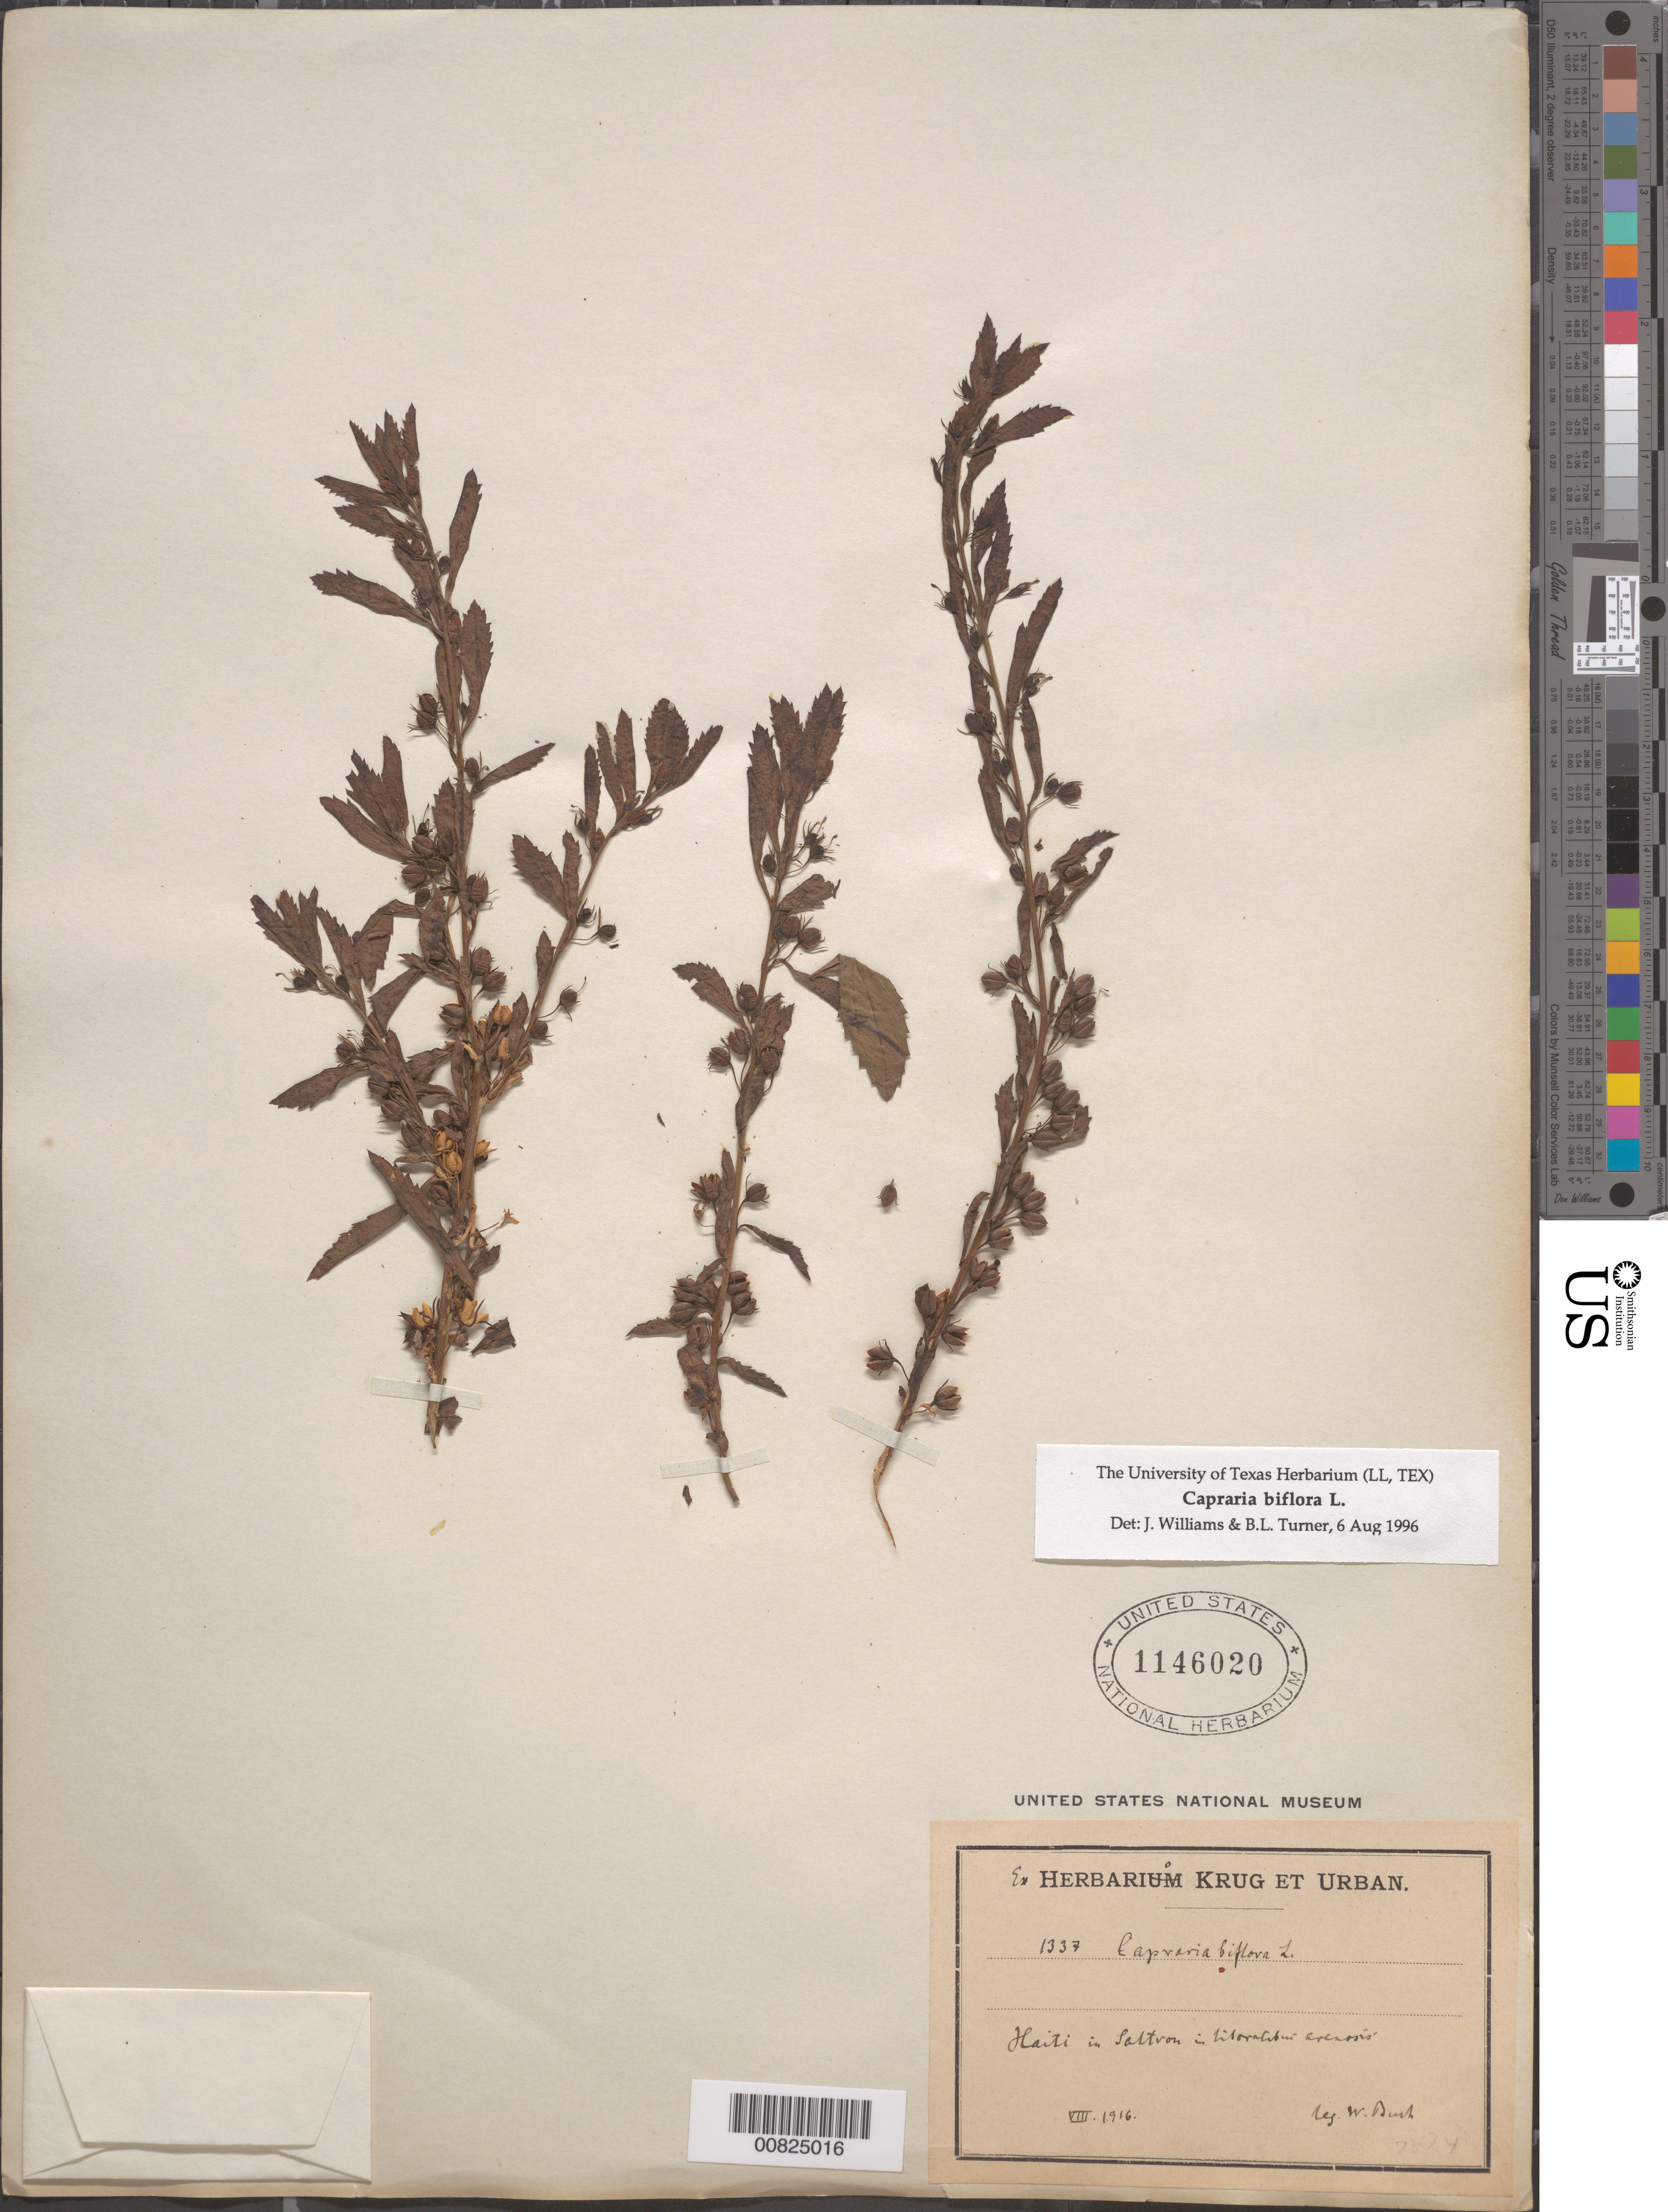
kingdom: Plantae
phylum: Tracheophyta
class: Magnoliopsida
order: Lamiales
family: Scrophulariaceae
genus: Capraria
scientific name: Capraria biflora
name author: L.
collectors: W. Bush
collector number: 1337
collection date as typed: Aug 1916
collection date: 1916-08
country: Haiti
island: Hispaniola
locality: "Saltron"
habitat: "litora arcaosis"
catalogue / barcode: US 1146020